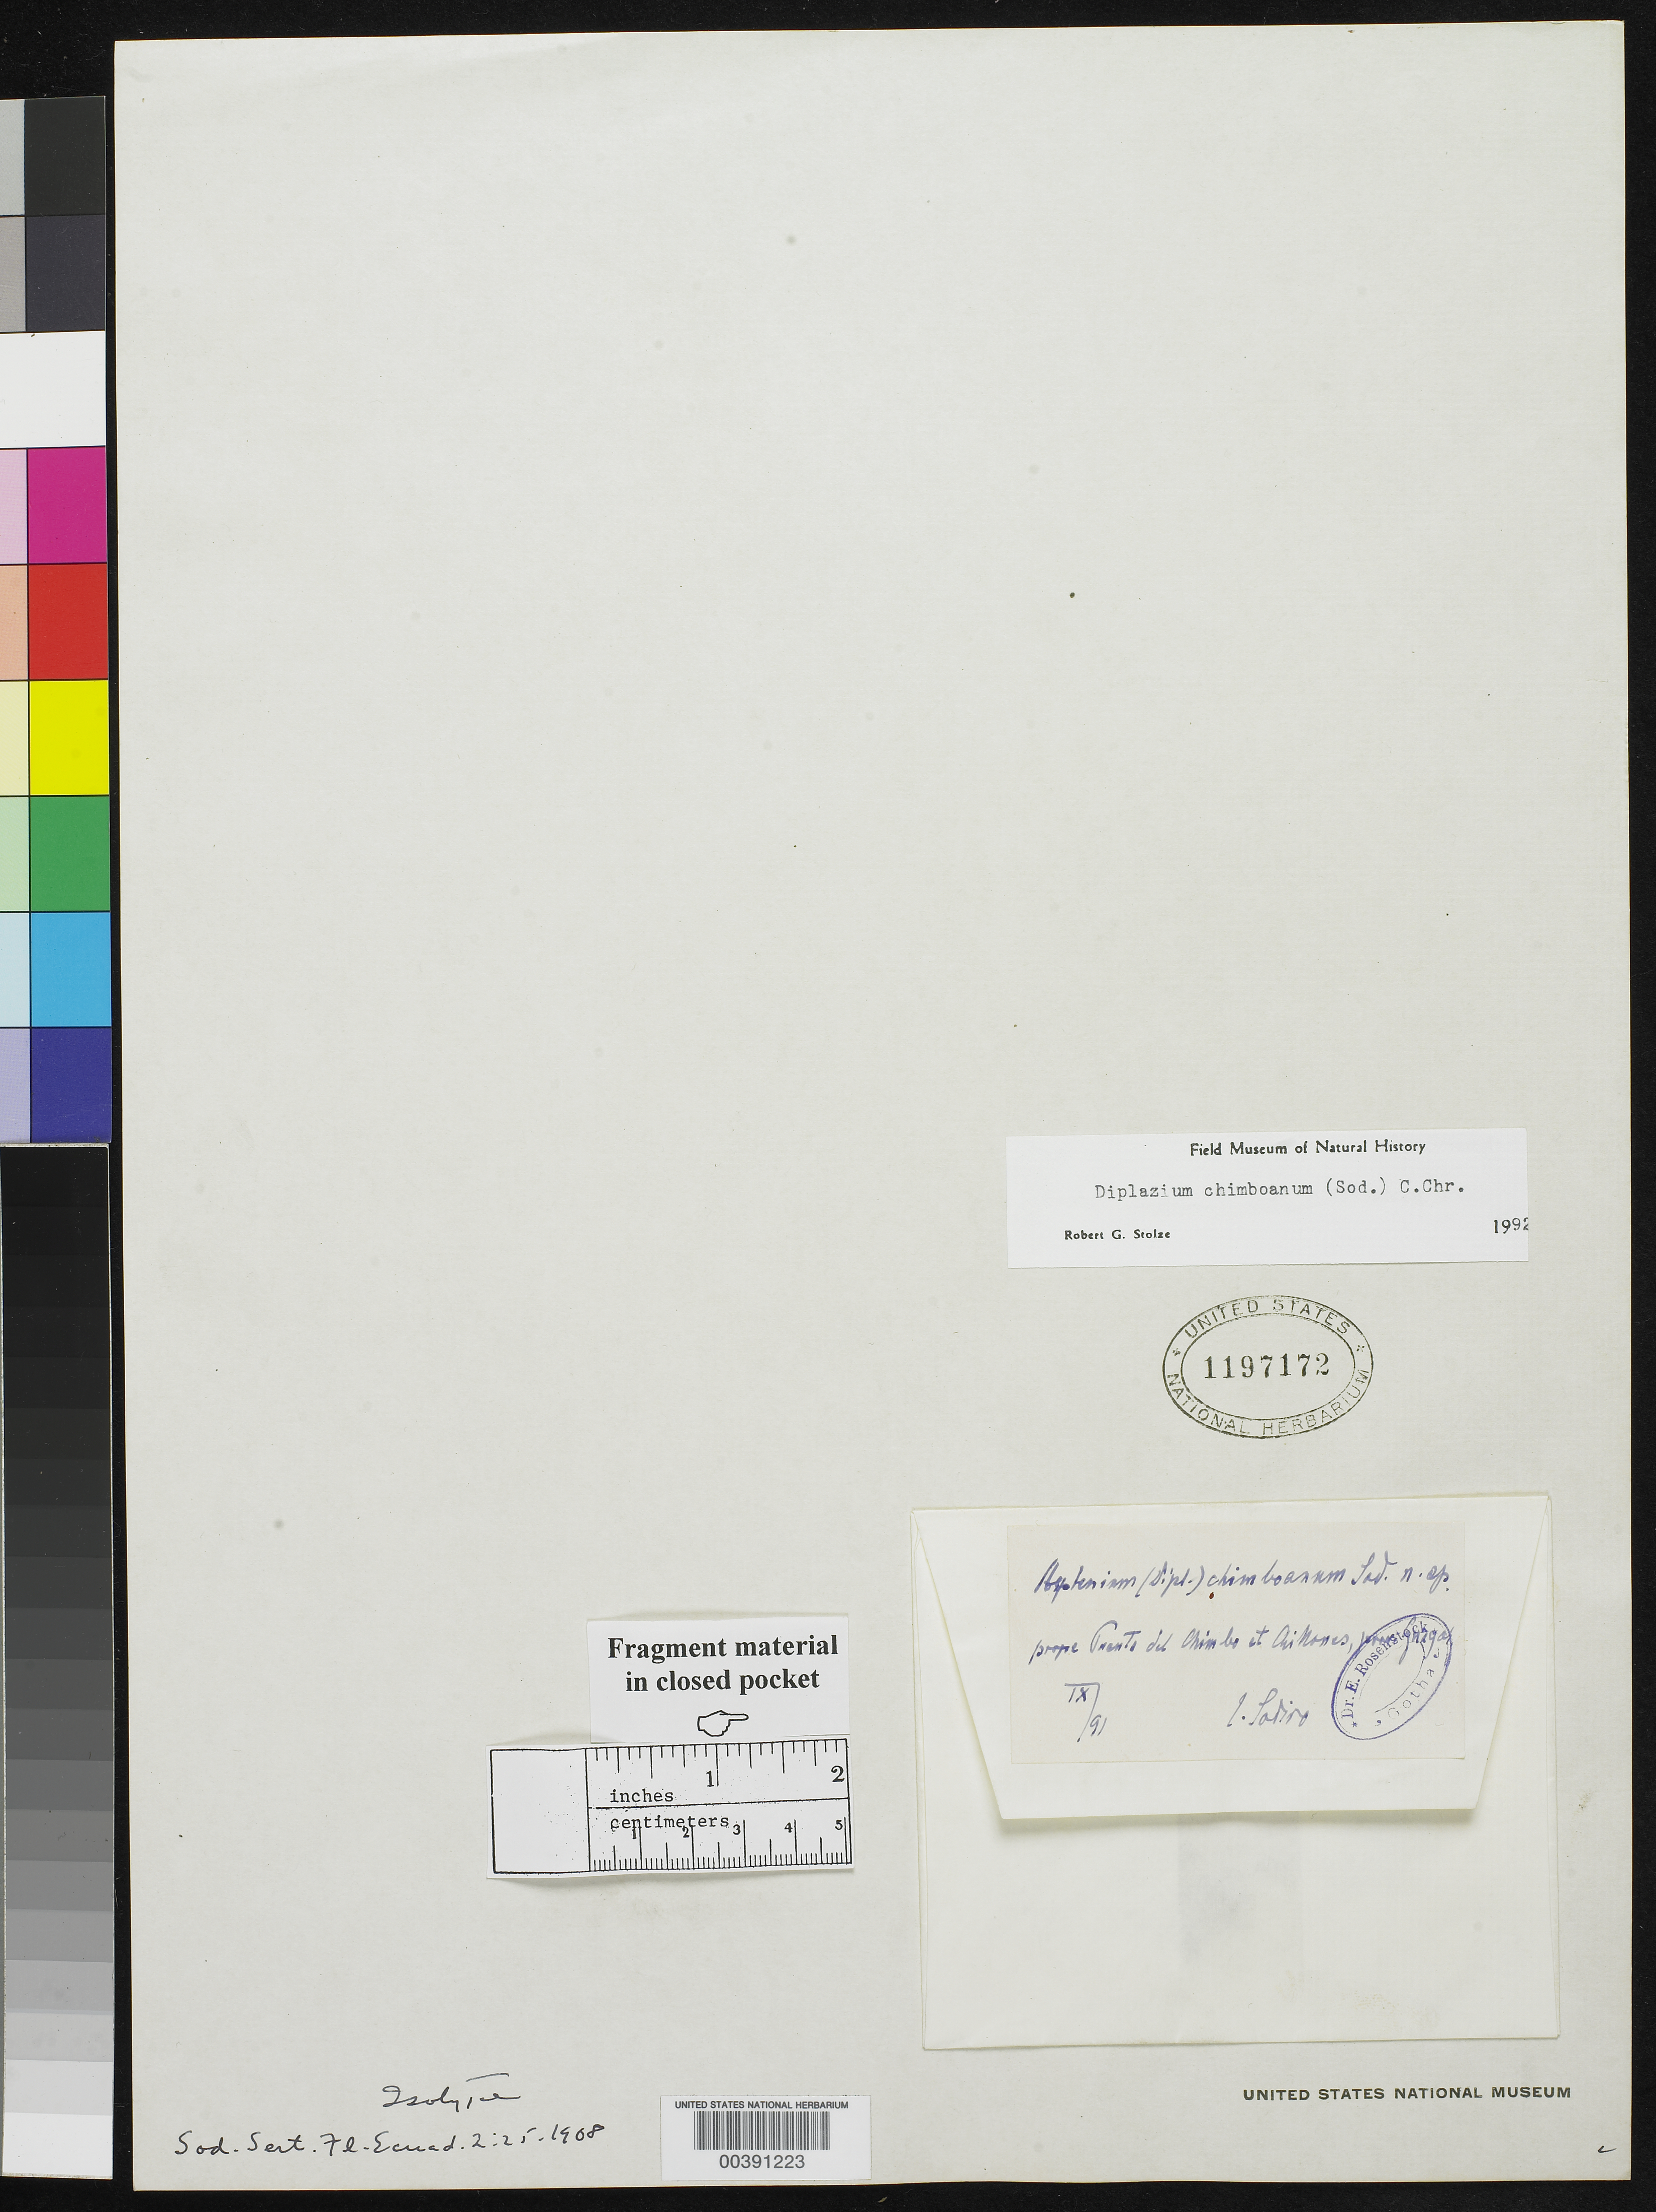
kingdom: Plantae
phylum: Tracheophyta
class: Polypodiopsida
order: Polypodiales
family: Aspleniaceae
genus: Asplenium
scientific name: Asplenium chimboanum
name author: Sodiro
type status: Isotype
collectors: L. Sodiro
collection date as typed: Sep 1891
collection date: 1891-09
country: Ecuador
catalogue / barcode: US 1197172